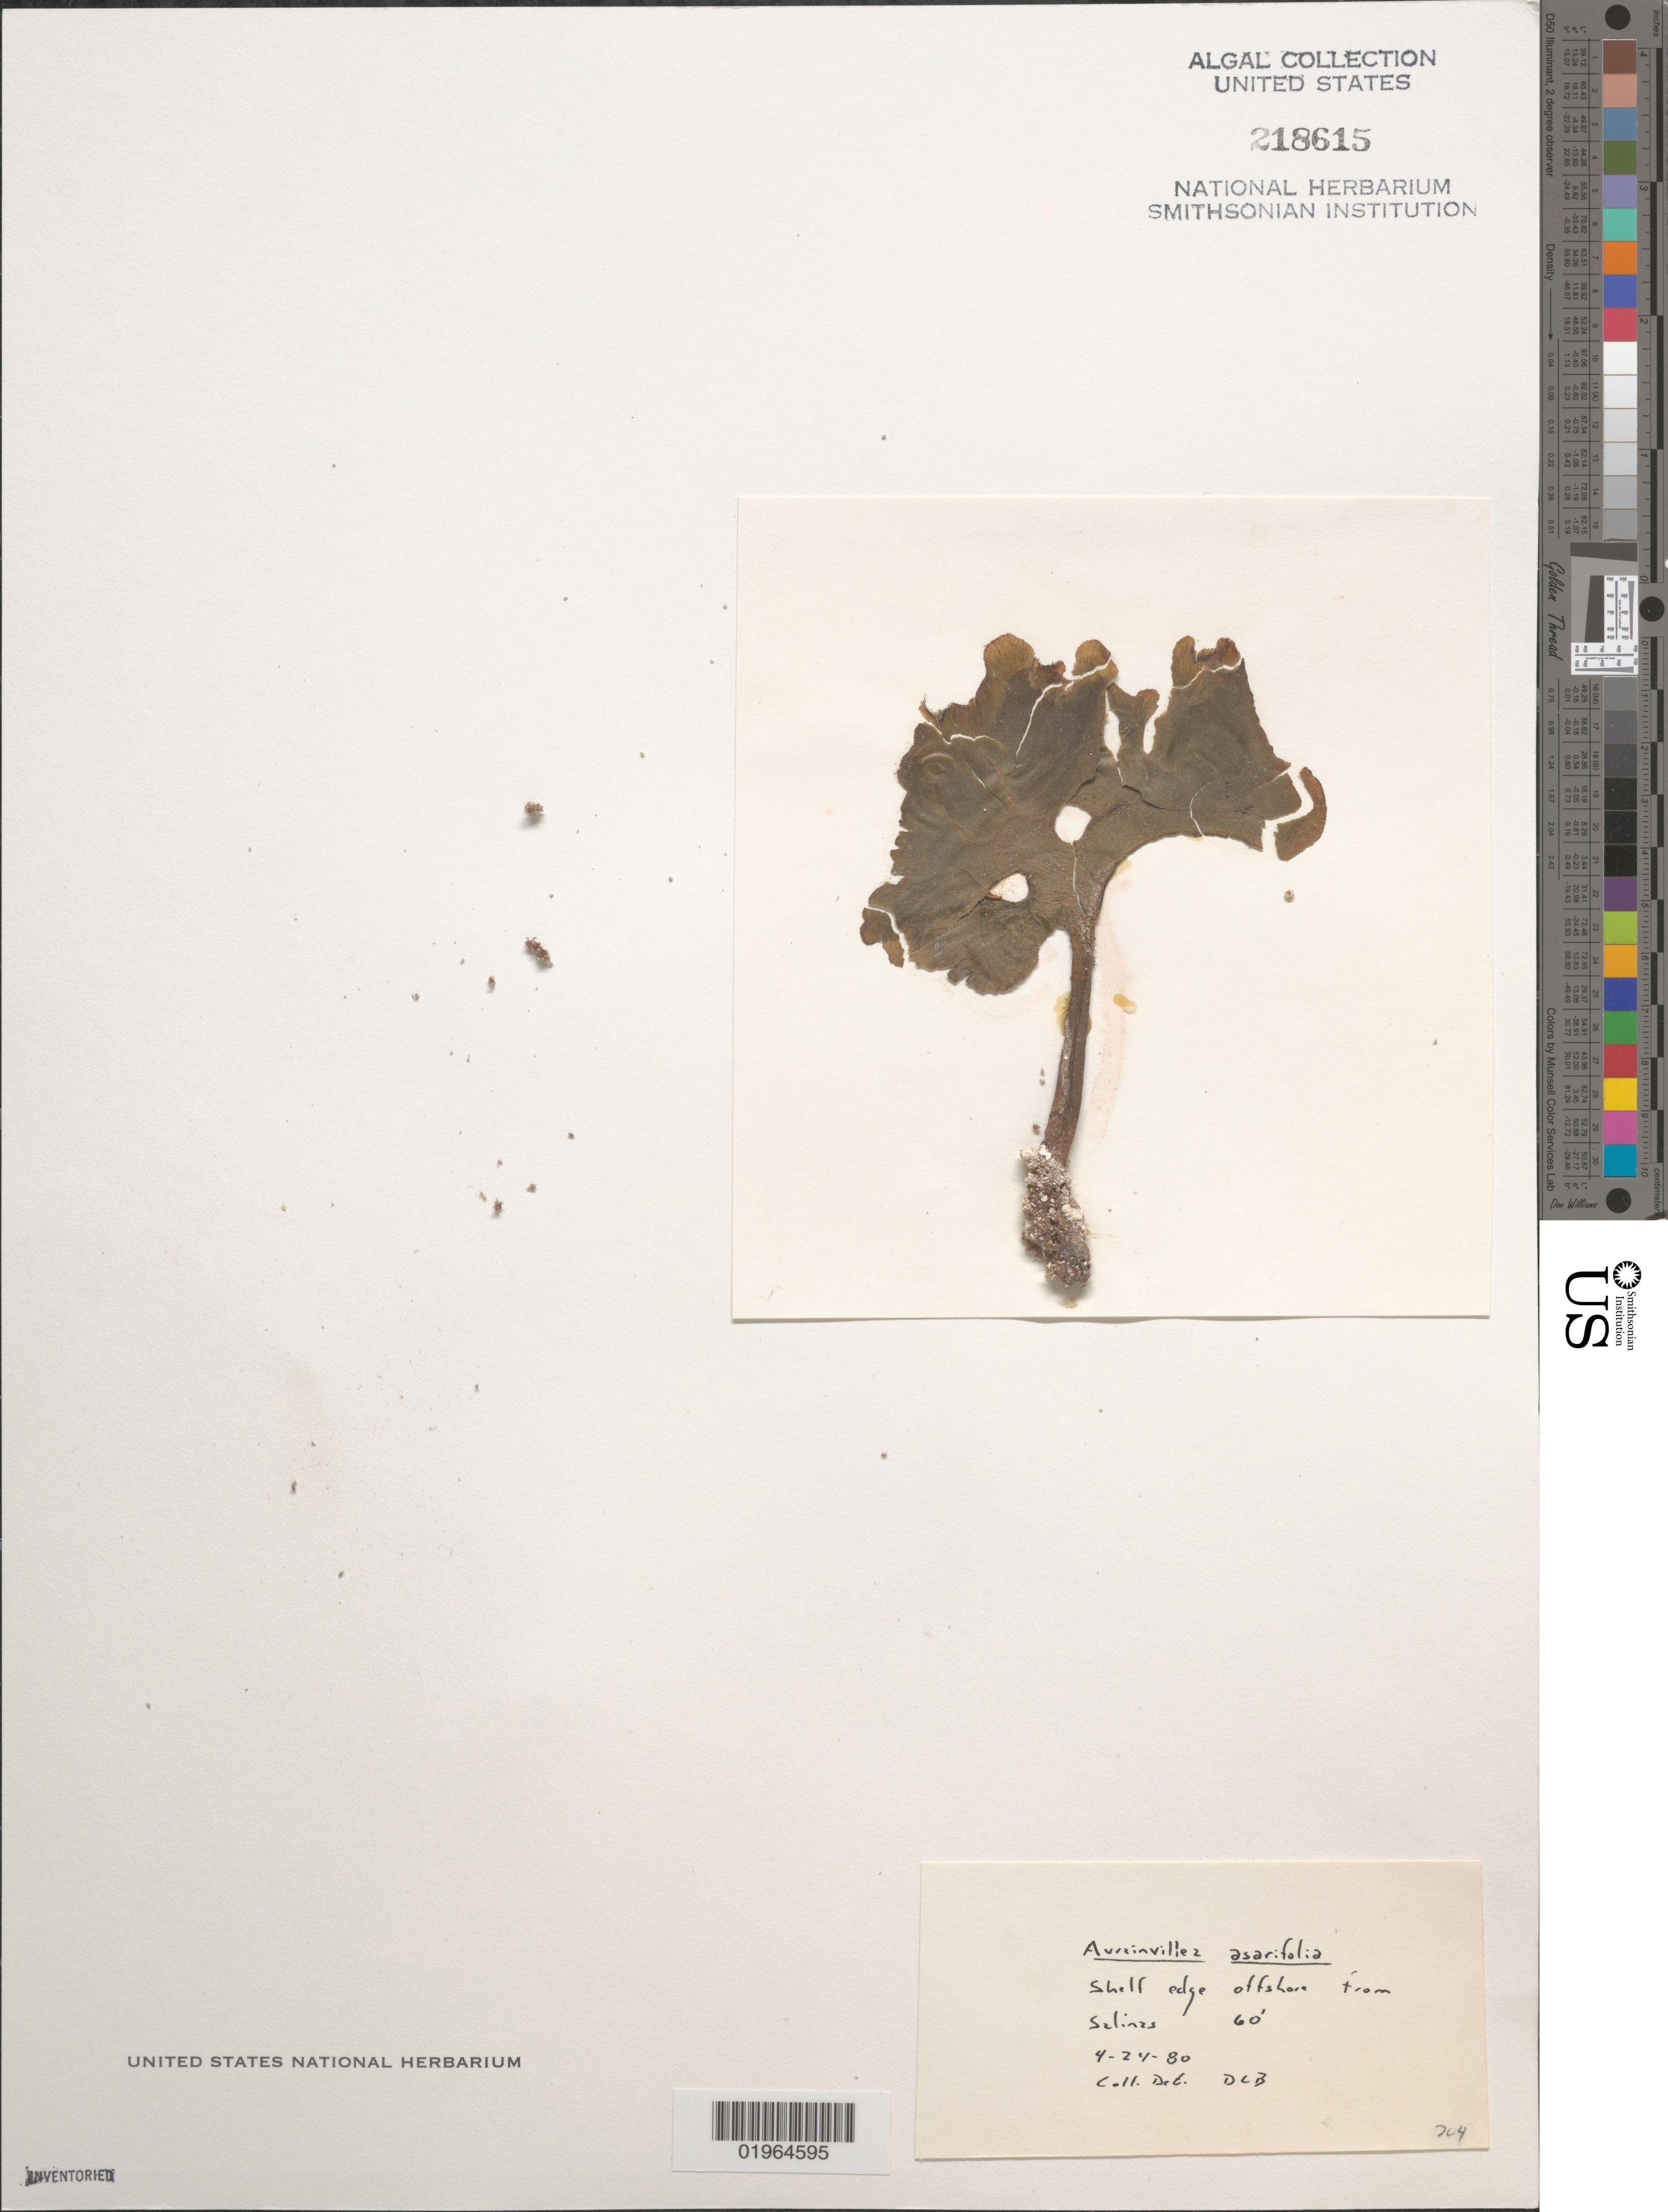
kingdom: Plantae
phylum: Chlorophyta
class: Ulvophyceae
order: Bryopsidales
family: Dichotomosiphonaceae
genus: Avrainvillea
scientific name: Avrainvillea asarifolia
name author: Børgesen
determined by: Ballantine, D. L.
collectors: D.L. Ballantine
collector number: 704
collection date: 1980-04-24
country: Puerto Rico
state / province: Salinas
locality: Shelf edge offshore from Salinas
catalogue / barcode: US 218615